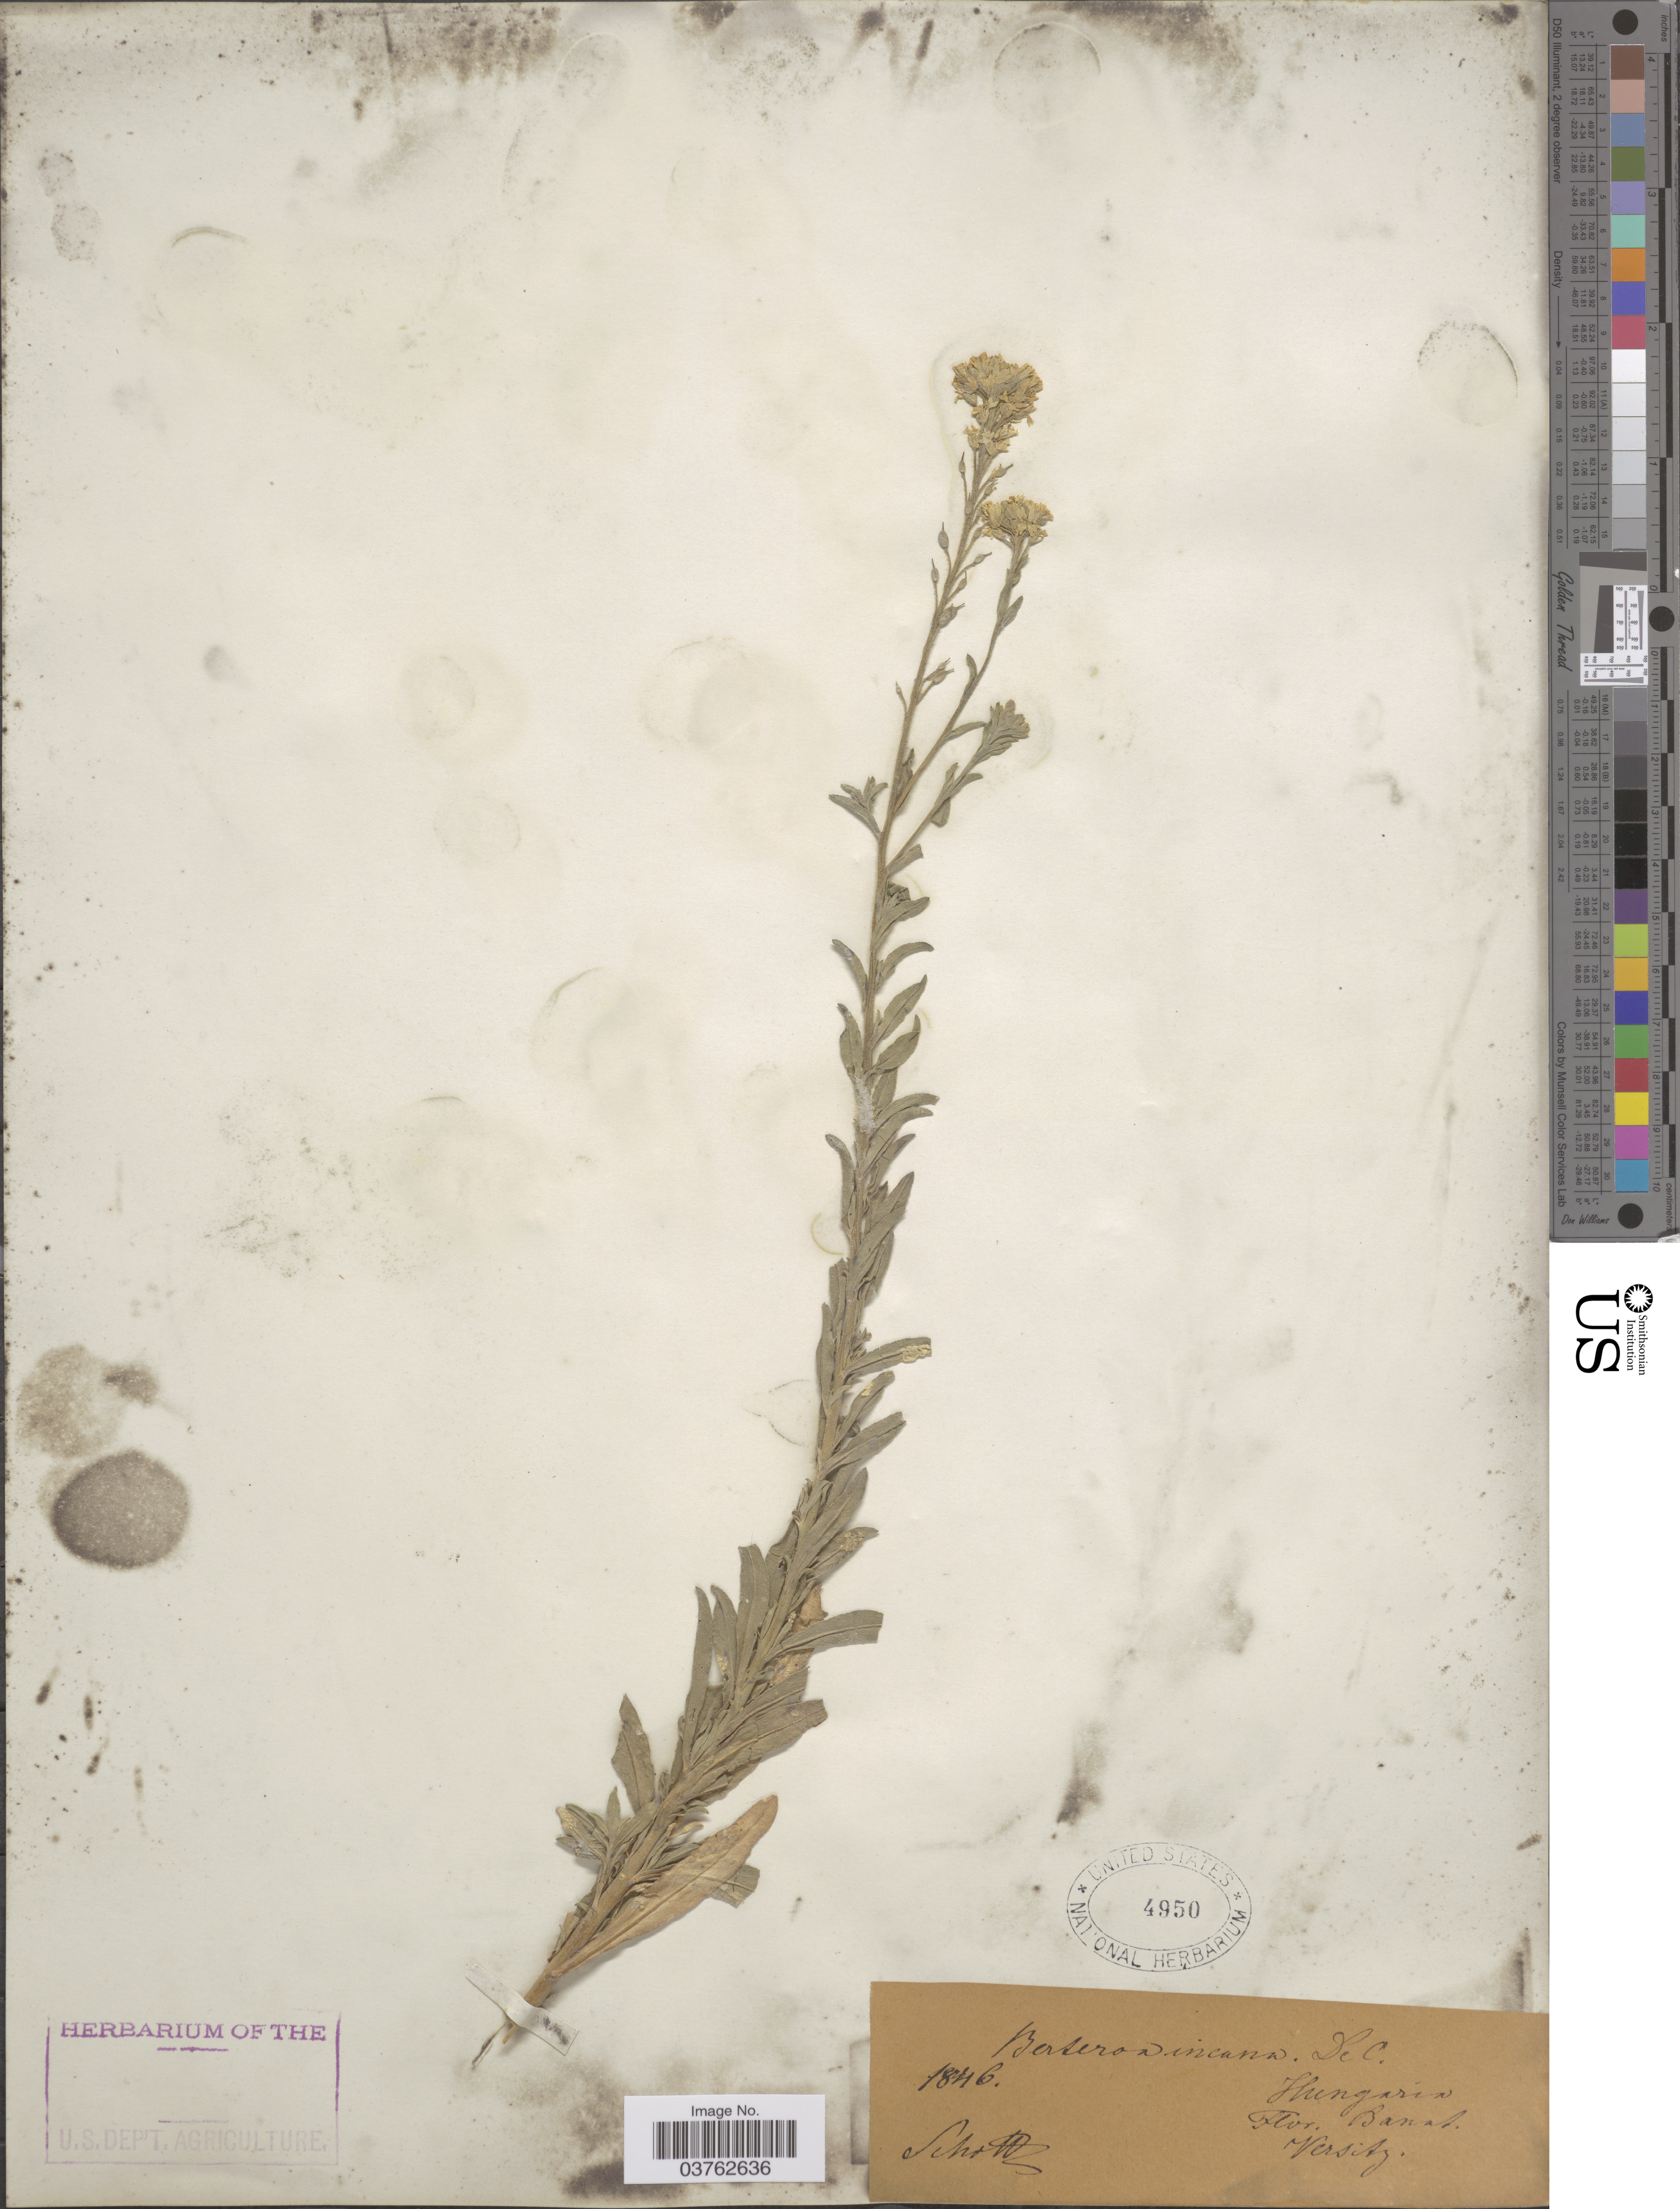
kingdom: Plantae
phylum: Tracheophyta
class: Magnoliopsida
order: Brassicales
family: Brassicaceae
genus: Berteroa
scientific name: Berteroa incana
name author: (L.) DC.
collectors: -. Schottz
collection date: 1846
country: Hungary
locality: Banat. Versitz [interpreted].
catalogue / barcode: US 4950